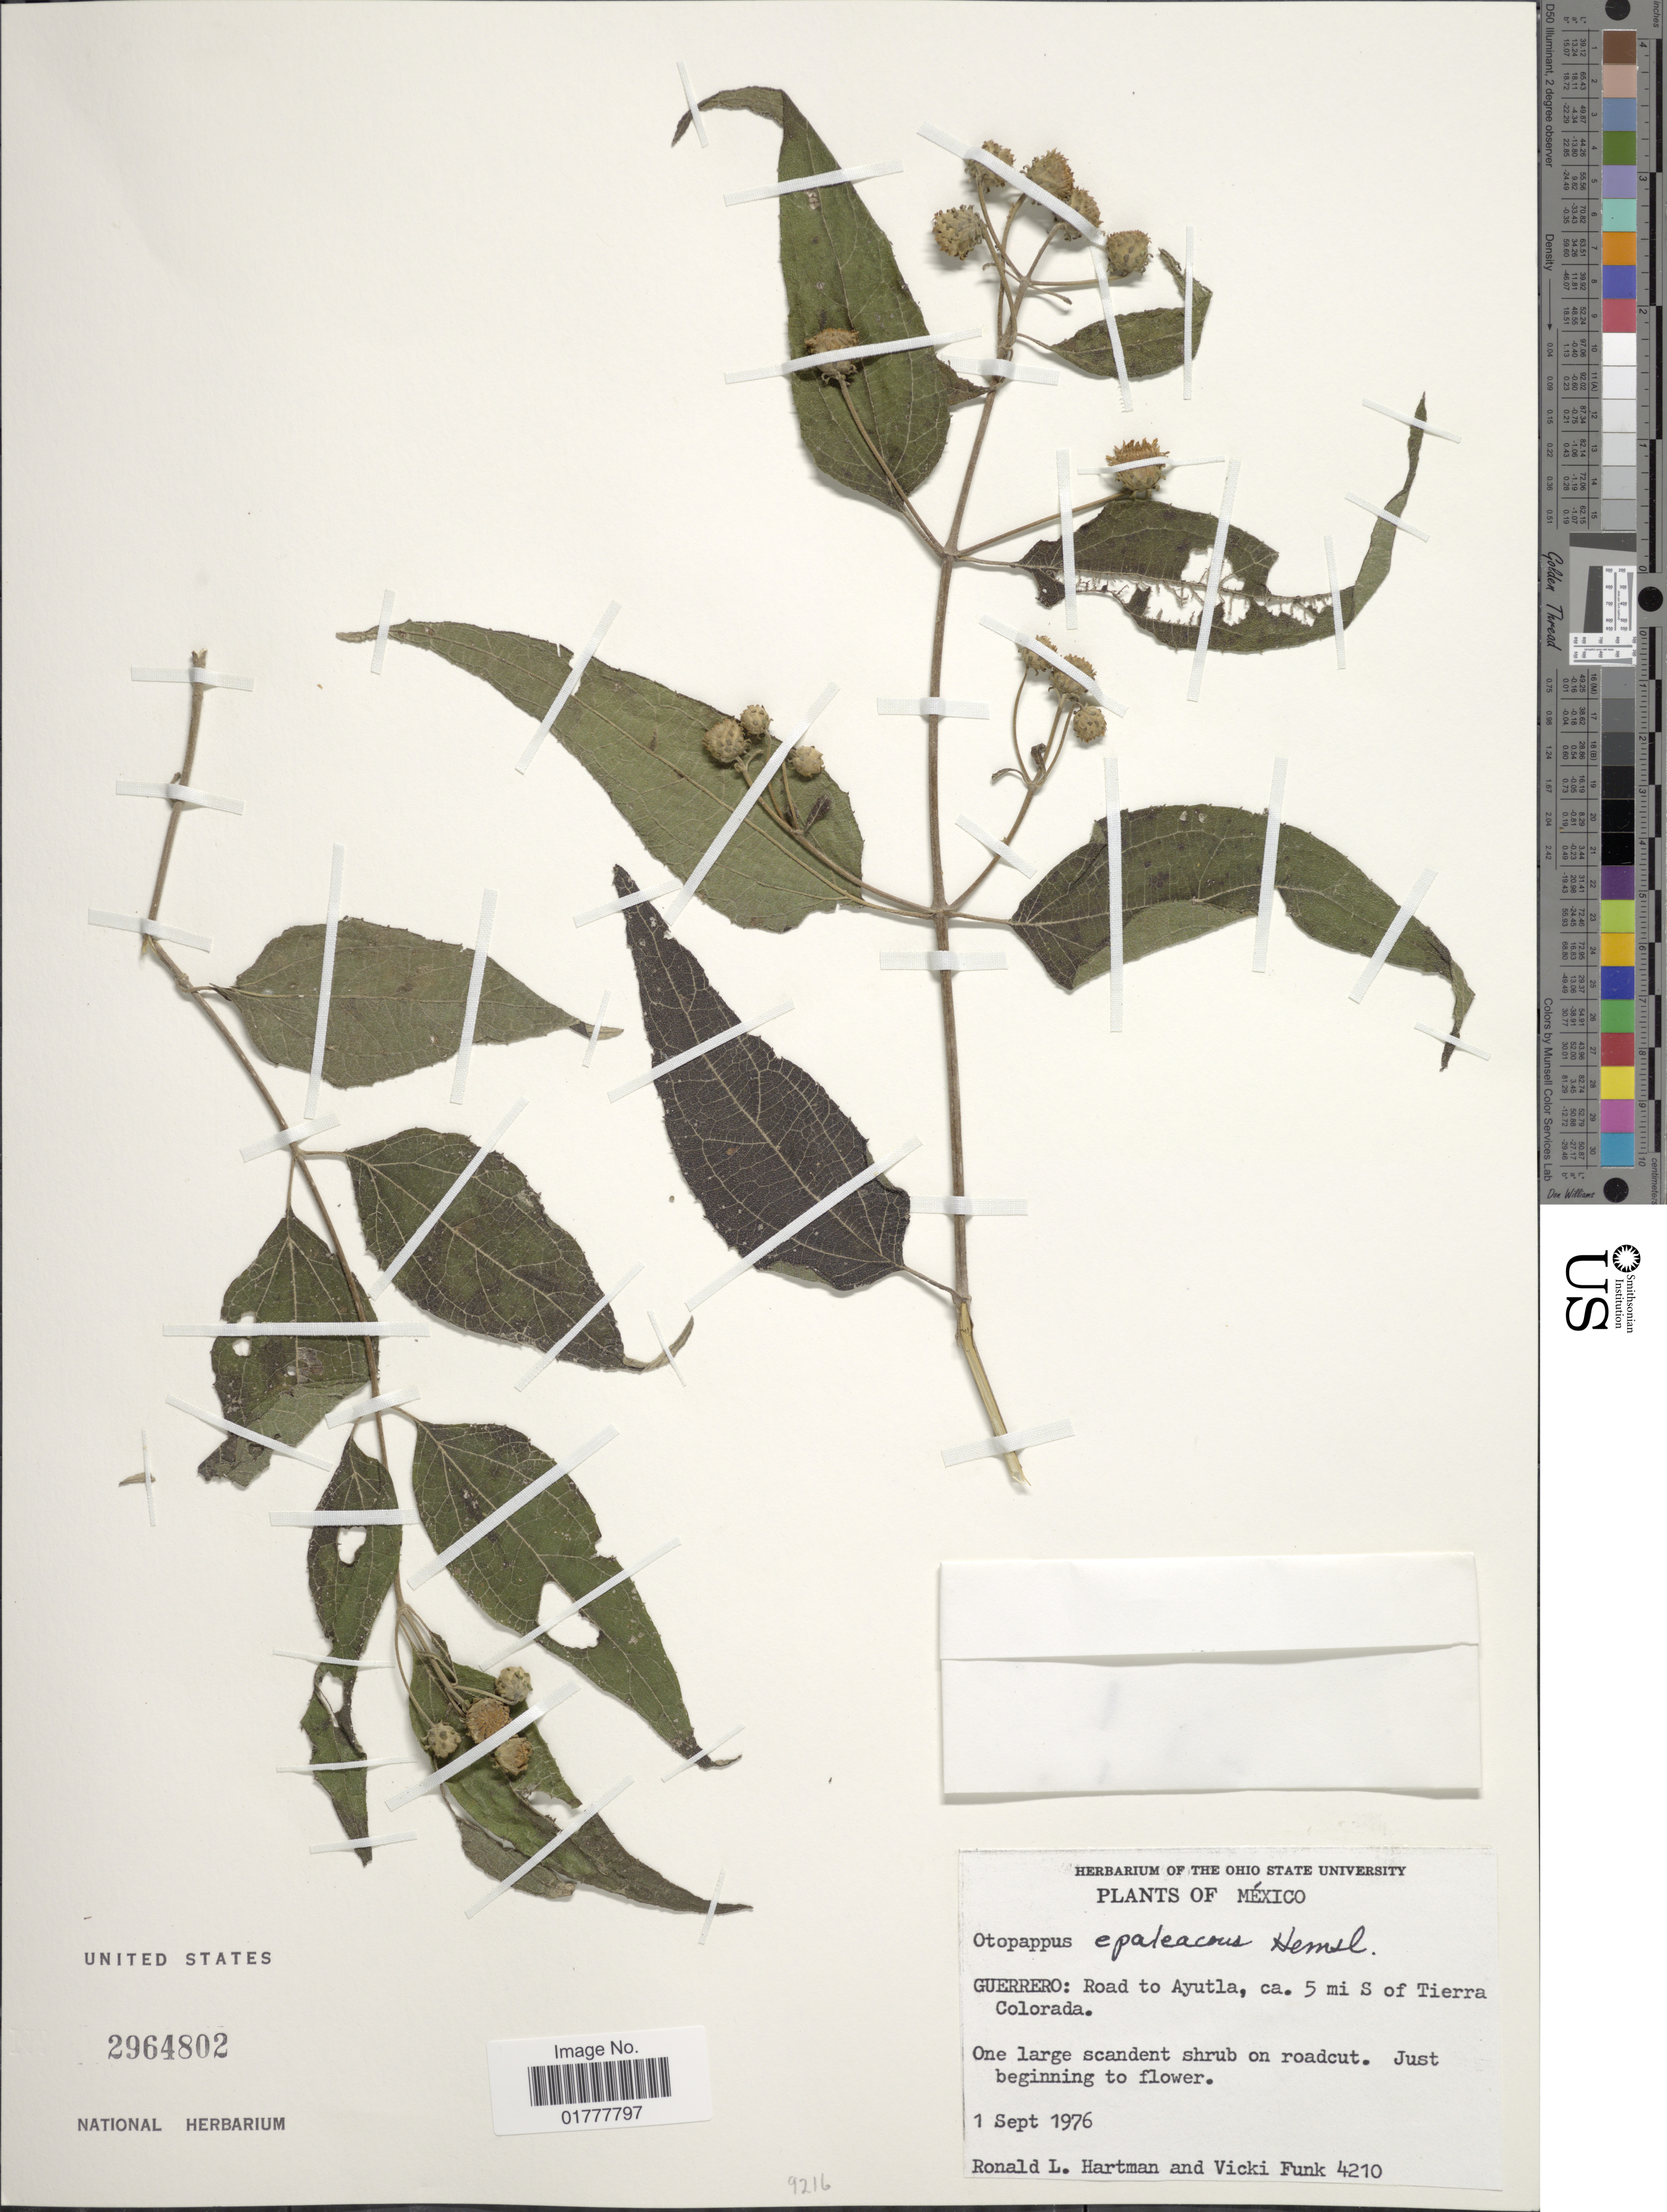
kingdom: Plantae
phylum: Tracheophyta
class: Magnoliopsida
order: Asterales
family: Asteraceae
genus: Otopappus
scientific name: Otopappus epaleaceus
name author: Hemsl.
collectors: R. L. Hartman & V. Funk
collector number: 4210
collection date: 1976-09-01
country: Mexico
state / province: Guerrero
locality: Guerrero: Road to Ayutla, ca. 5 mi S of Tierra Colorado.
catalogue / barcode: US 2964802